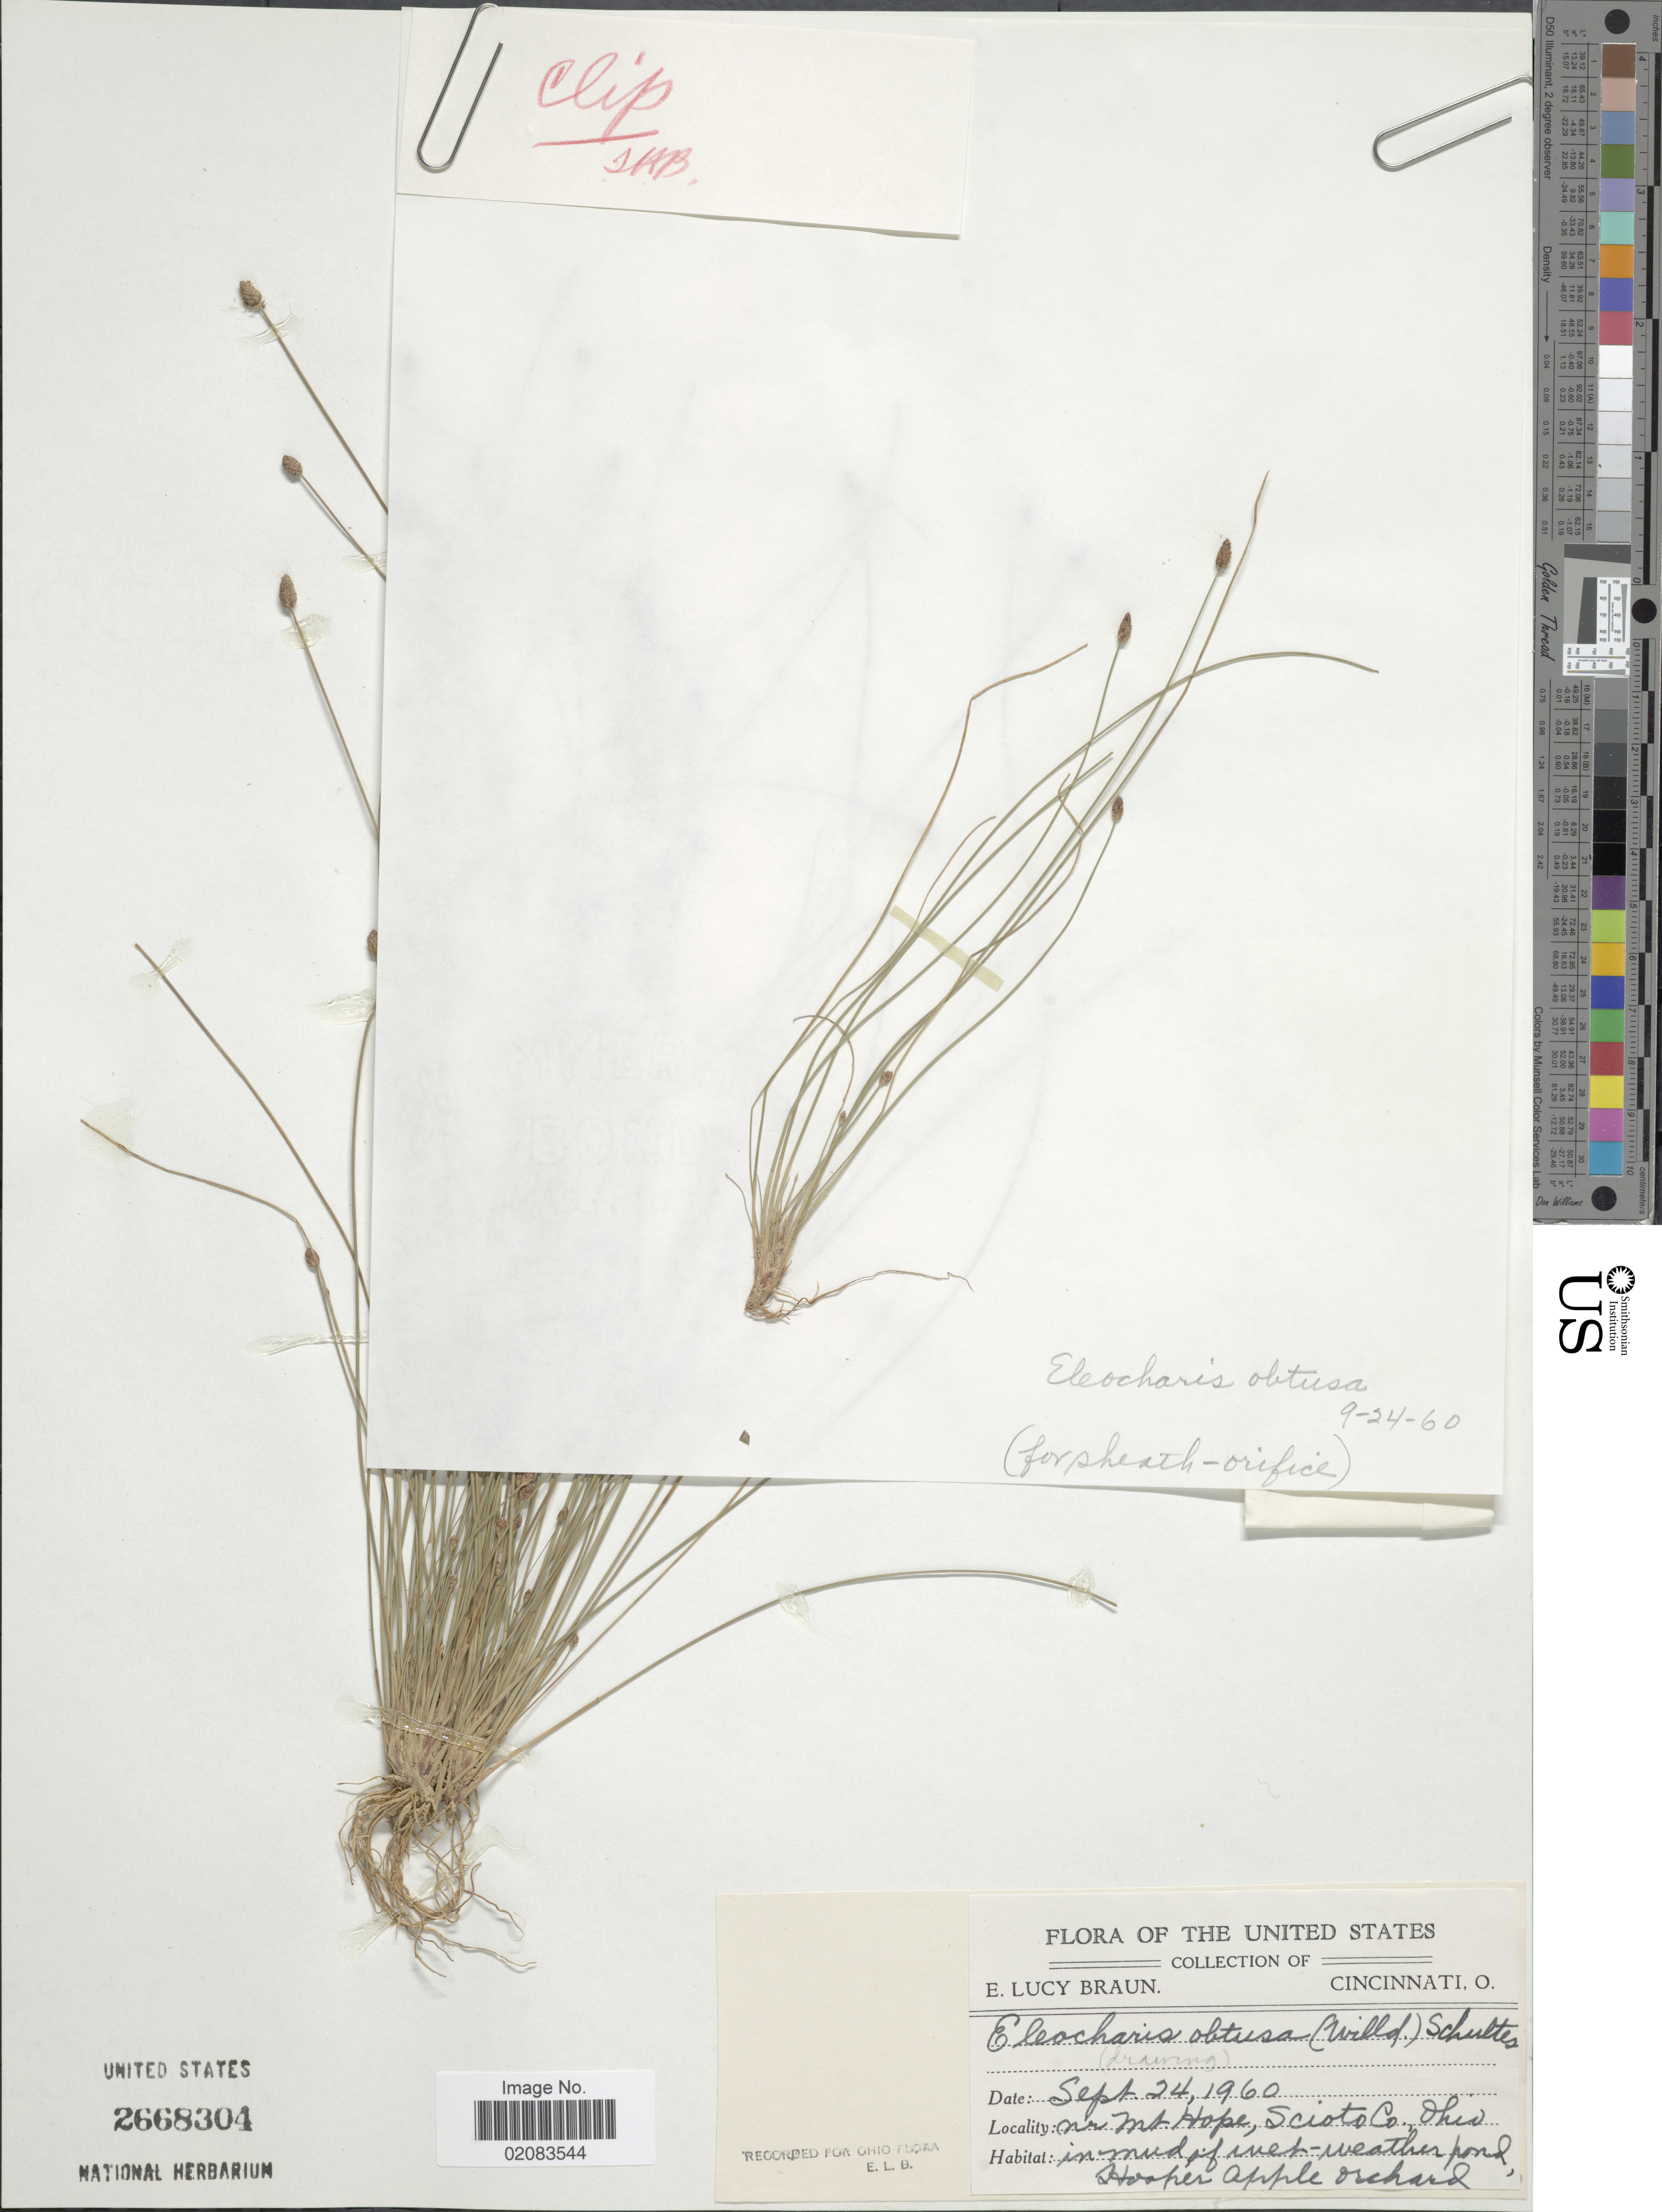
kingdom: Plantae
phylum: Tracheophyta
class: Liliopsida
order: Poales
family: Cyperaceae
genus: Eleocharis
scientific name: Eleocharis obtusa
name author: (Willd.) Schult.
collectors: E. L. Braun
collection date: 1960-09-24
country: United States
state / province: Ohio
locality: Nr Mt Hope, Scioto Co, in Mud of wet-weather pond, Hooper Apple orchard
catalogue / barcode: US 2668304